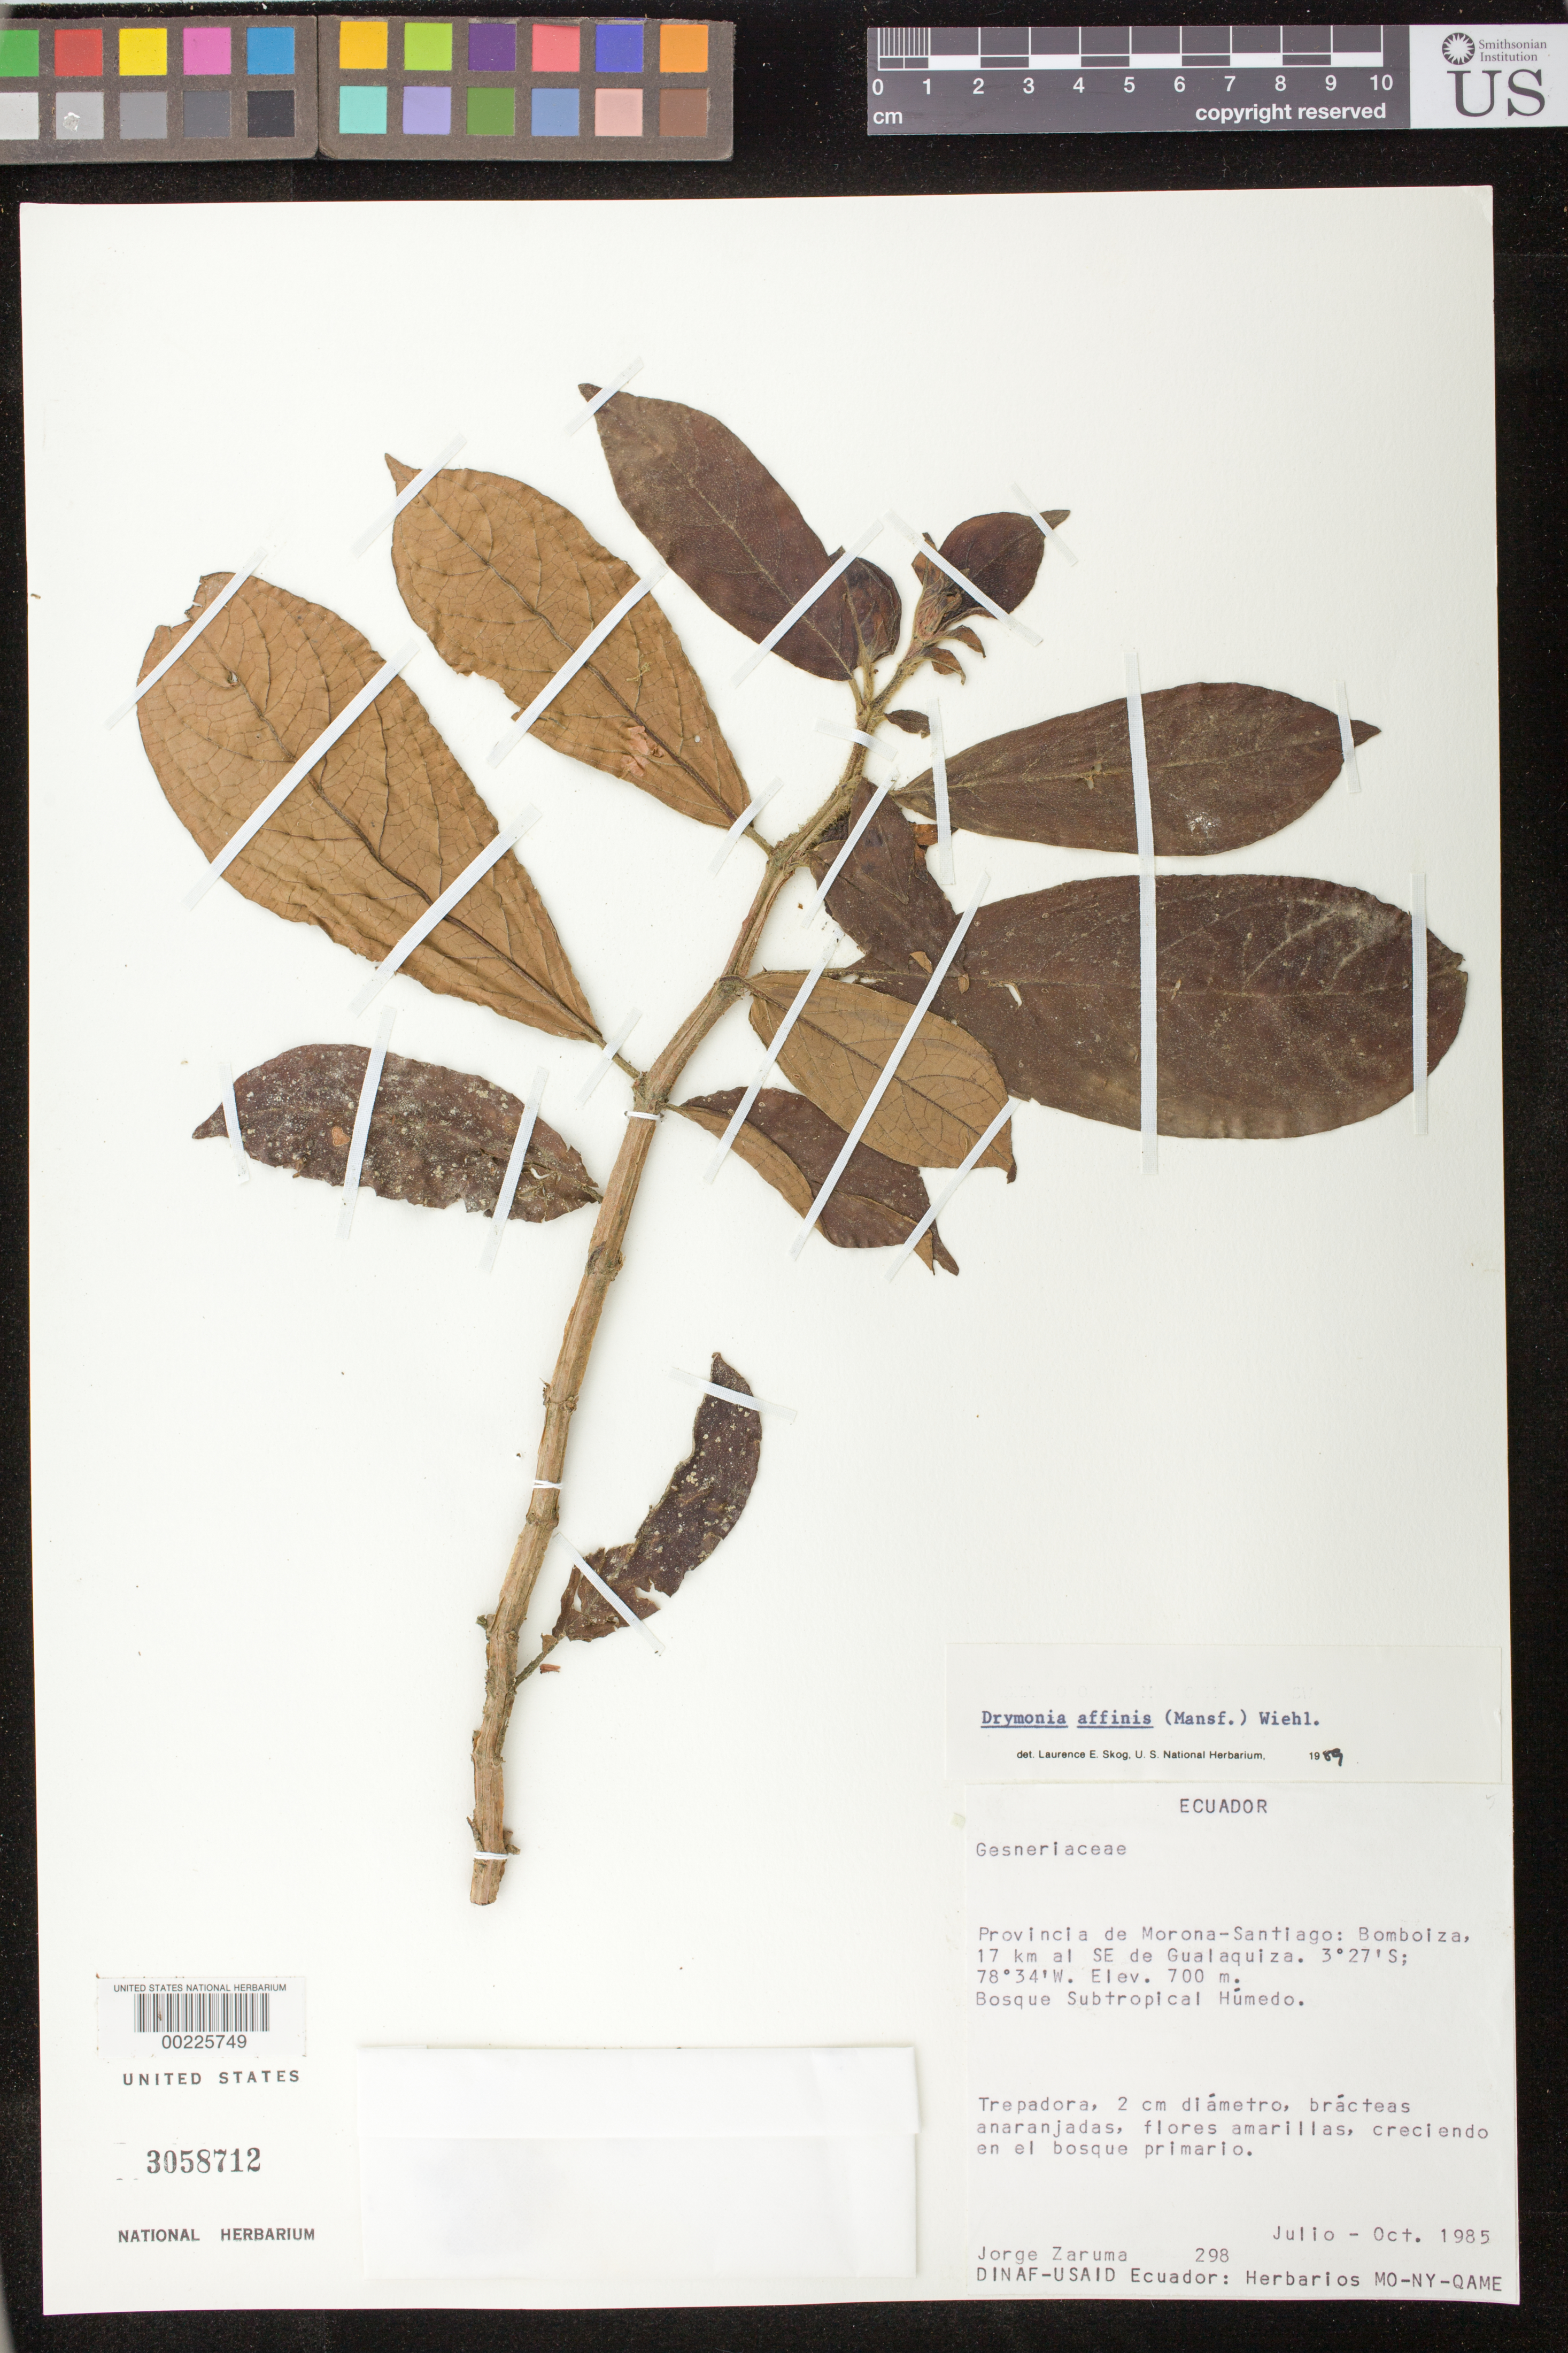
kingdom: Plantae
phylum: Tracheophyta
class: Magnoliopsida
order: Lamiales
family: Gesneriaceae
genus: Drymonia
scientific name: Drymonia affinis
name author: (Mansf.) Wiehler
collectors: J. Zaruma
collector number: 298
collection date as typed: Jul-Oct 1985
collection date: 1985-07/1985-10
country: Ecuador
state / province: Morona-Santiago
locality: Bomboiza, 17 km SE Gualaquiza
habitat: Humid subtropical forest; growing in primary forest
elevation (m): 700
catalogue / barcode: US 3058712